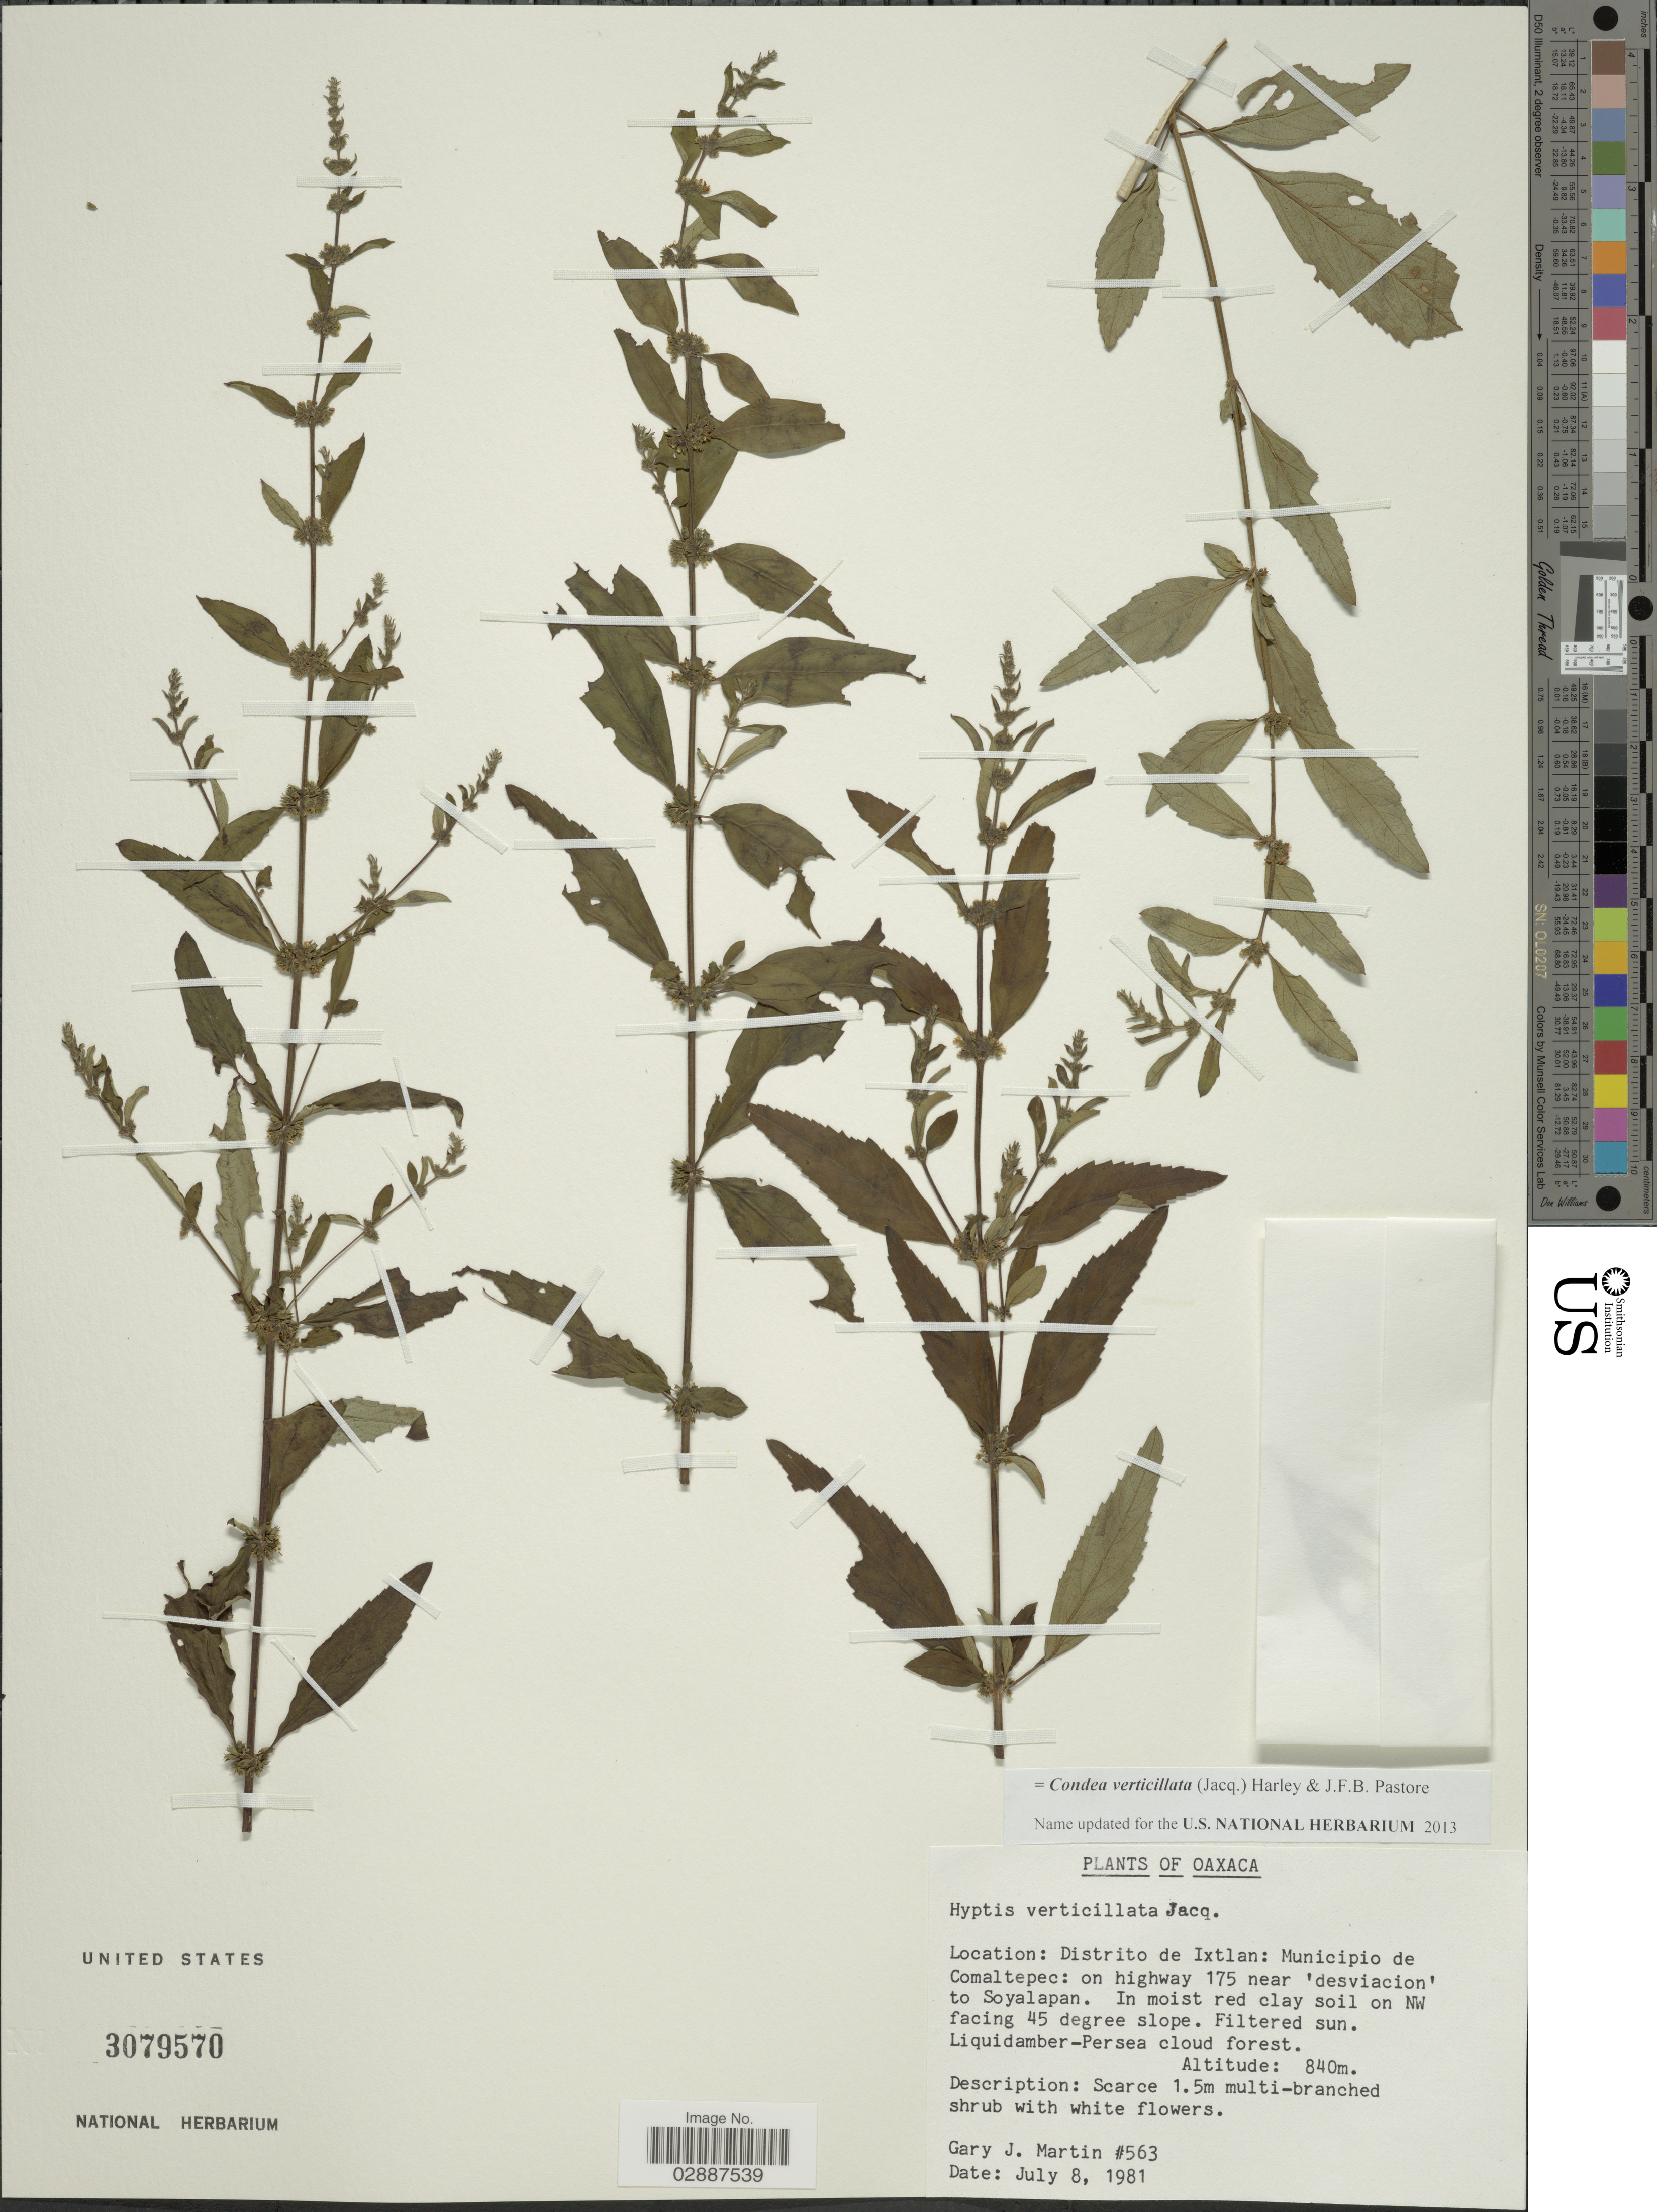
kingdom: Plantae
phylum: Tracheophyta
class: Magnoliopsida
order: Lamiales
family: Lamiaceae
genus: Condea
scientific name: Condea verticillata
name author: (Jacq.) Harley & J.F.B. Pastore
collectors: G. J. Martin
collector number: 563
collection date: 1981-07-08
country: Mexico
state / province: Oaxaca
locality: Distrito de Ixtlan: Municipio de Comaltepec: on highway 175 near 'desviacion' to Soyalapan. In moist red clay soil on NW facing 45 degree slope. Liquidambar-Persea cloud forest.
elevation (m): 840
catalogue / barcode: US 3079570